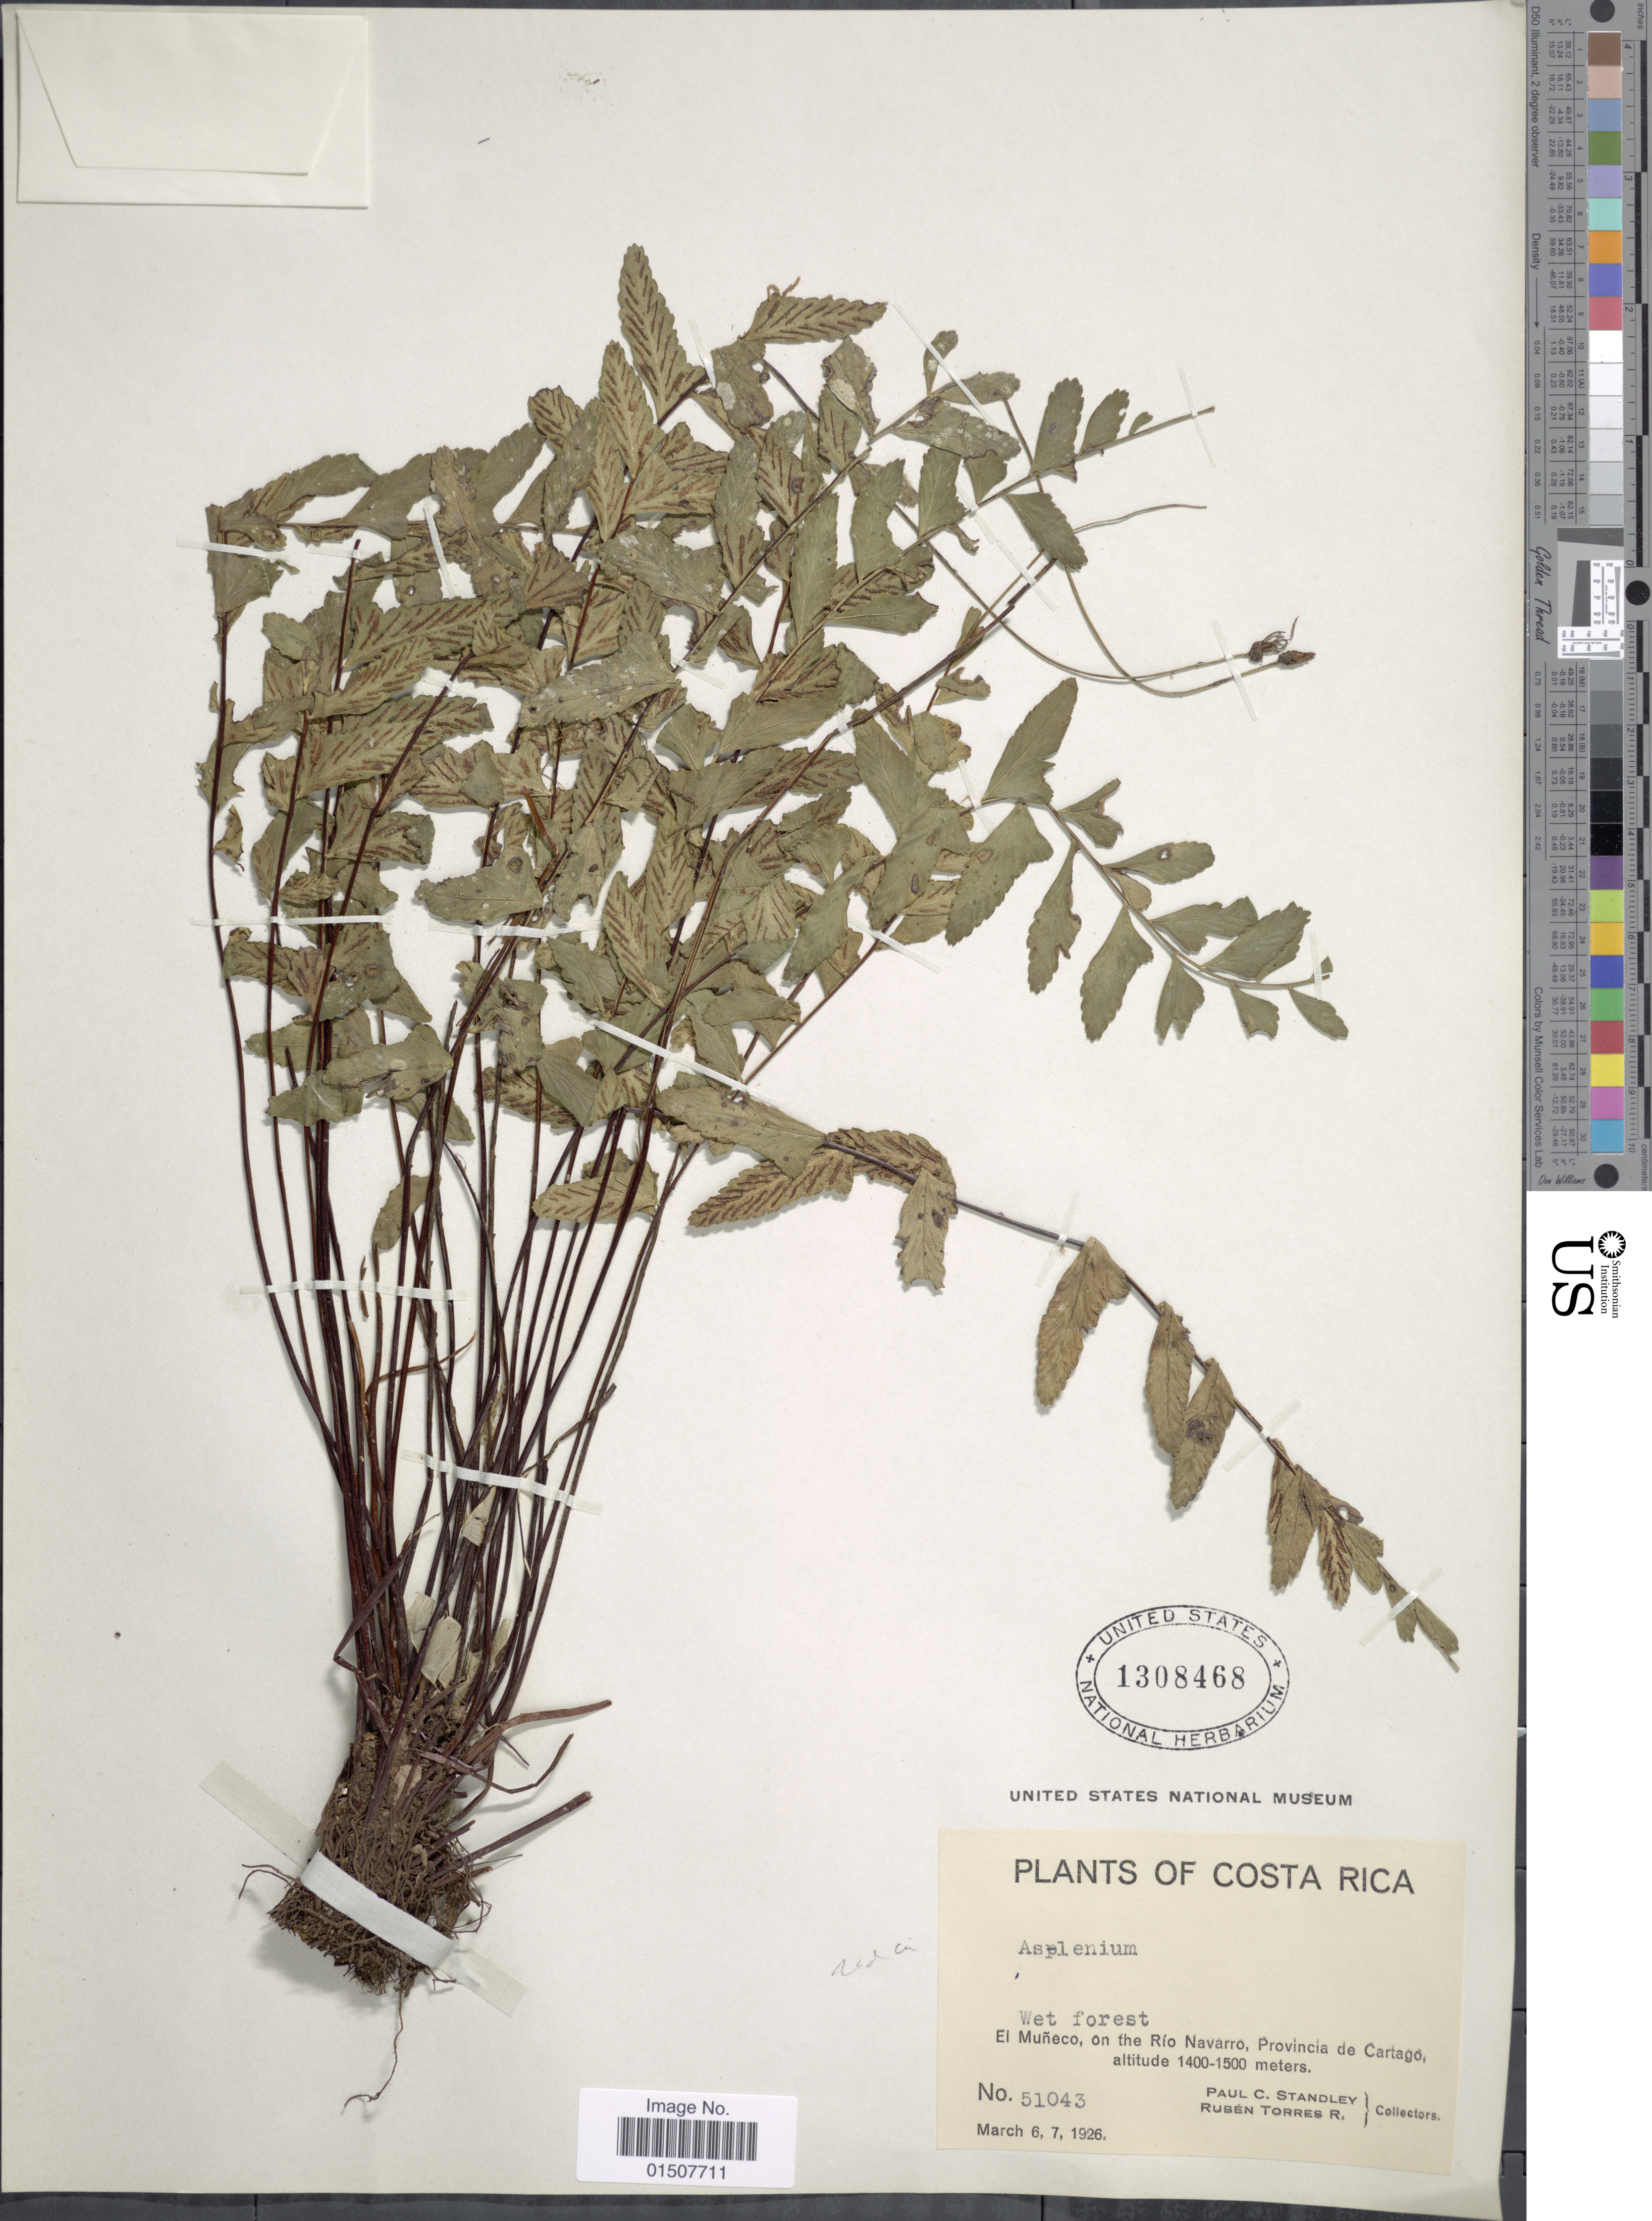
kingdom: Plantae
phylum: Tracheophyta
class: Polypodiopsida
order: Polypodiales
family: Aspleniaceae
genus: Asplenium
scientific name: Asplenium radicans var. cirrhatum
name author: (Rich. ex Willd.) Rosenst.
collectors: P. C. Standley & R. Torres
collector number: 51043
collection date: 1926-03-06/1926-03-07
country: Costa Rica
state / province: Cartago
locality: El Muneco, on the Rio Navarro, Provincia de Cartago.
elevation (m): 1400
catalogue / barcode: US 1308468